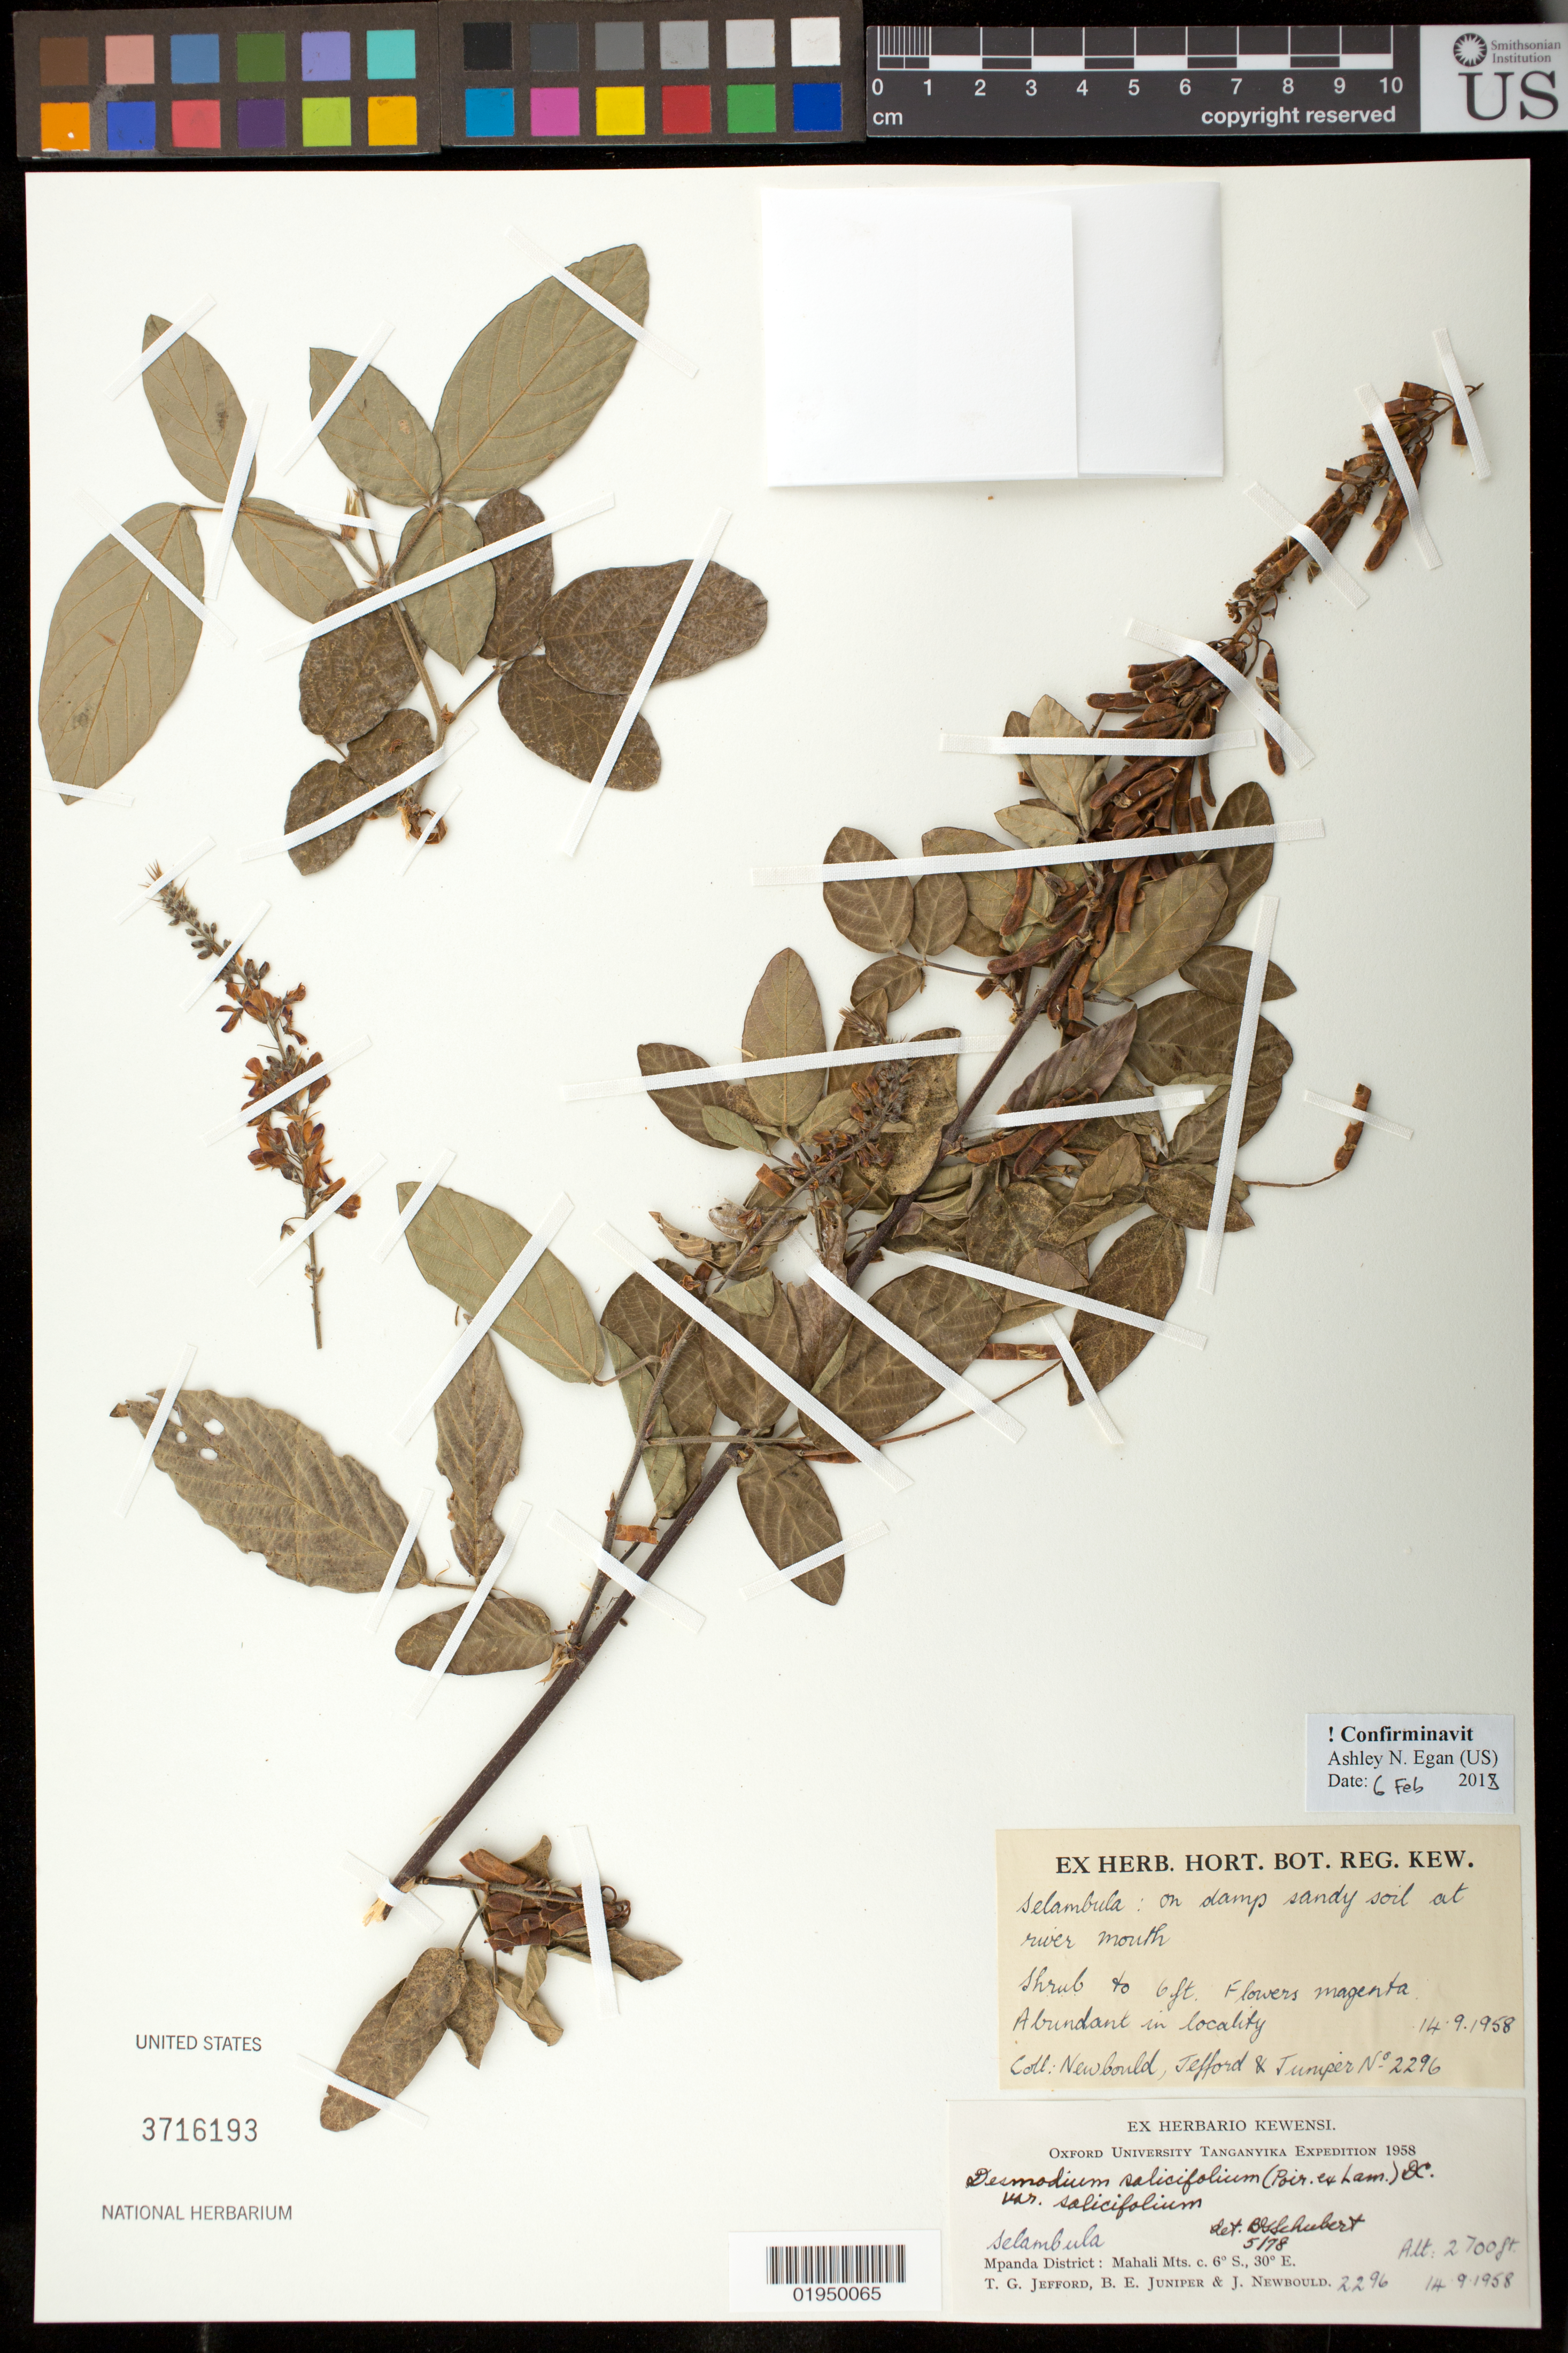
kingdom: Plantae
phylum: Tracheophyta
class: Magnoliopsida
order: Fabales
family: Fabaceae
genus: Pleurolobus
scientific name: Pleurolobus salicifolius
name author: (Poir.) H. Ohashi & K. Ohashi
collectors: J. Newbould, T. Jefford & B. Juniper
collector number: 2296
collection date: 1958-09-14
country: Tanzania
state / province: Kigoma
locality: Tanganyika Expedition. Mpanda District: Mahali Mts.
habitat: Selambula: on damp sandy soil at river mouth.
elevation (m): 823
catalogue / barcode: US 3716193